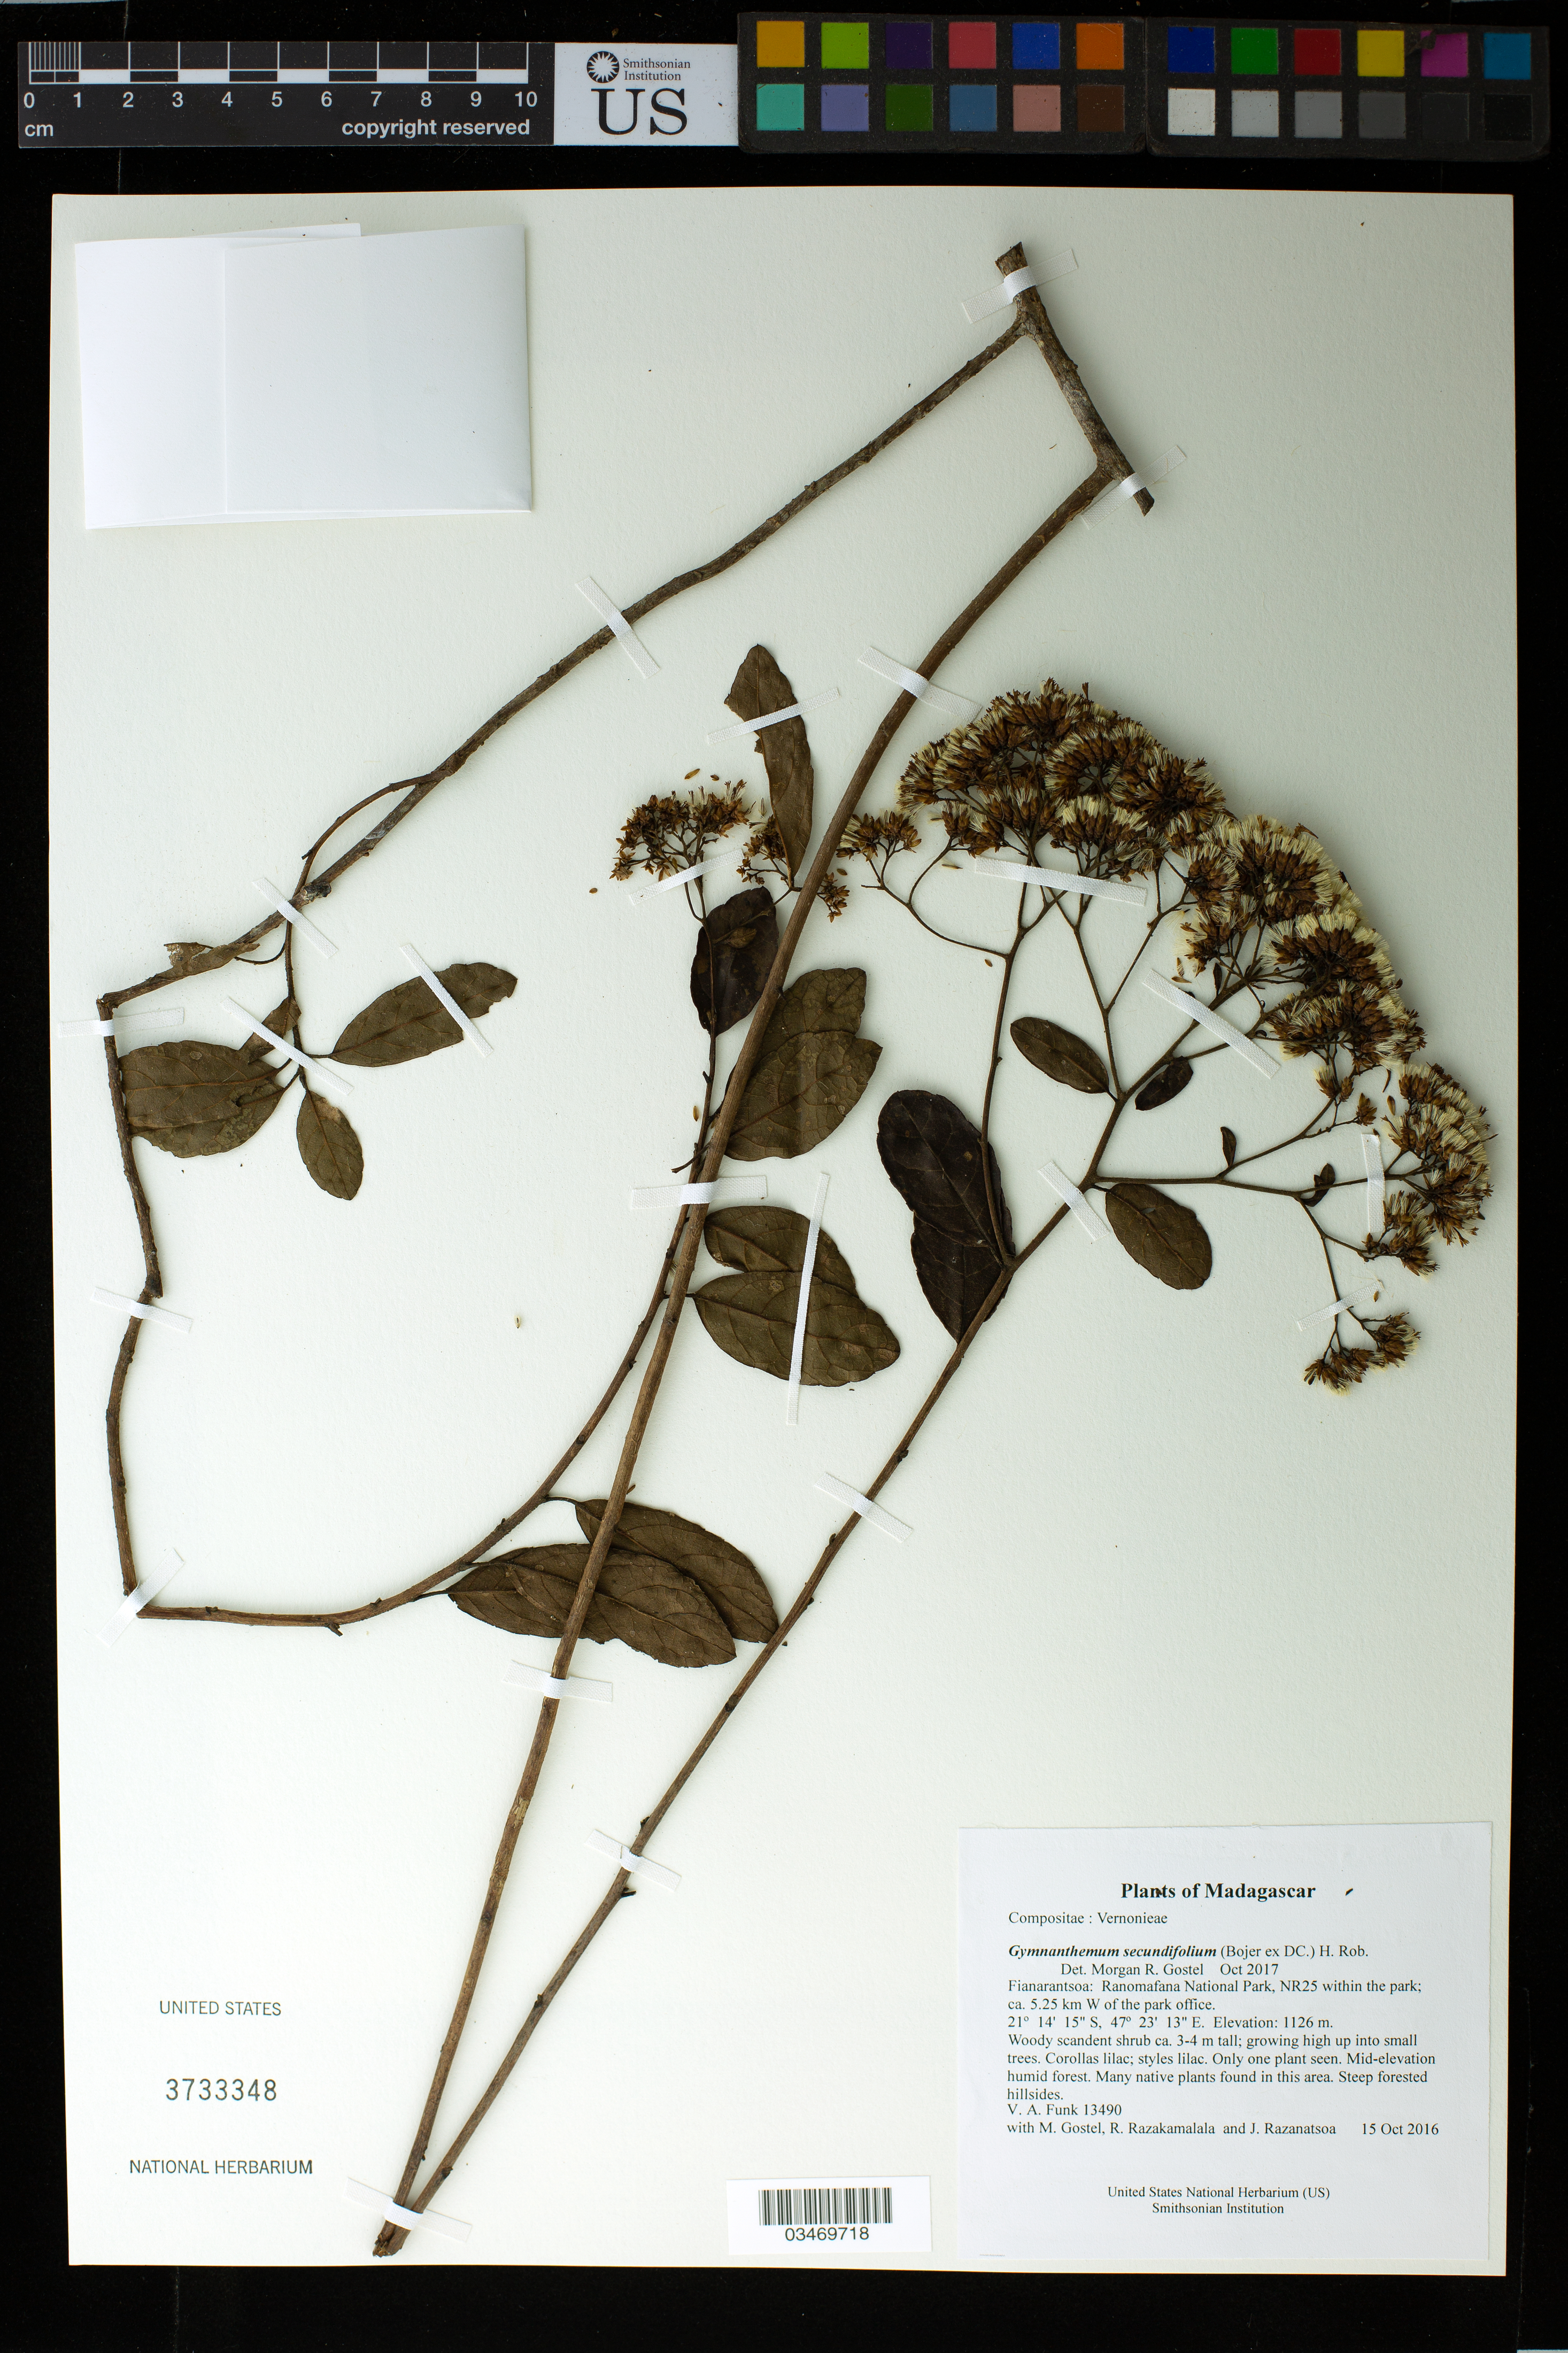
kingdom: Plantae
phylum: Tracheophyta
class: Magnoliopsida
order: Asterales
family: Asteraceae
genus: Gymnanthemum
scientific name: Gymnanthemum secundifolium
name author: (Bojer ex DC.) H. Rob.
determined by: Gostel, M. R.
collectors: M. R. Gostel, R. Razakamalala & J. Razanatsoa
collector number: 13490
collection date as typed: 15 Oct 2016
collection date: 2016-10-15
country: Madagascar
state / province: Haute Matsiatra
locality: Ranomafana National Park, NR25 within the park; ca. 5.25 km W of the park office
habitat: Mid-elevation humid forest. Many native plants found in this area. Steep forested hillsides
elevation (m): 1126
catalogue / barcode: US 3733348